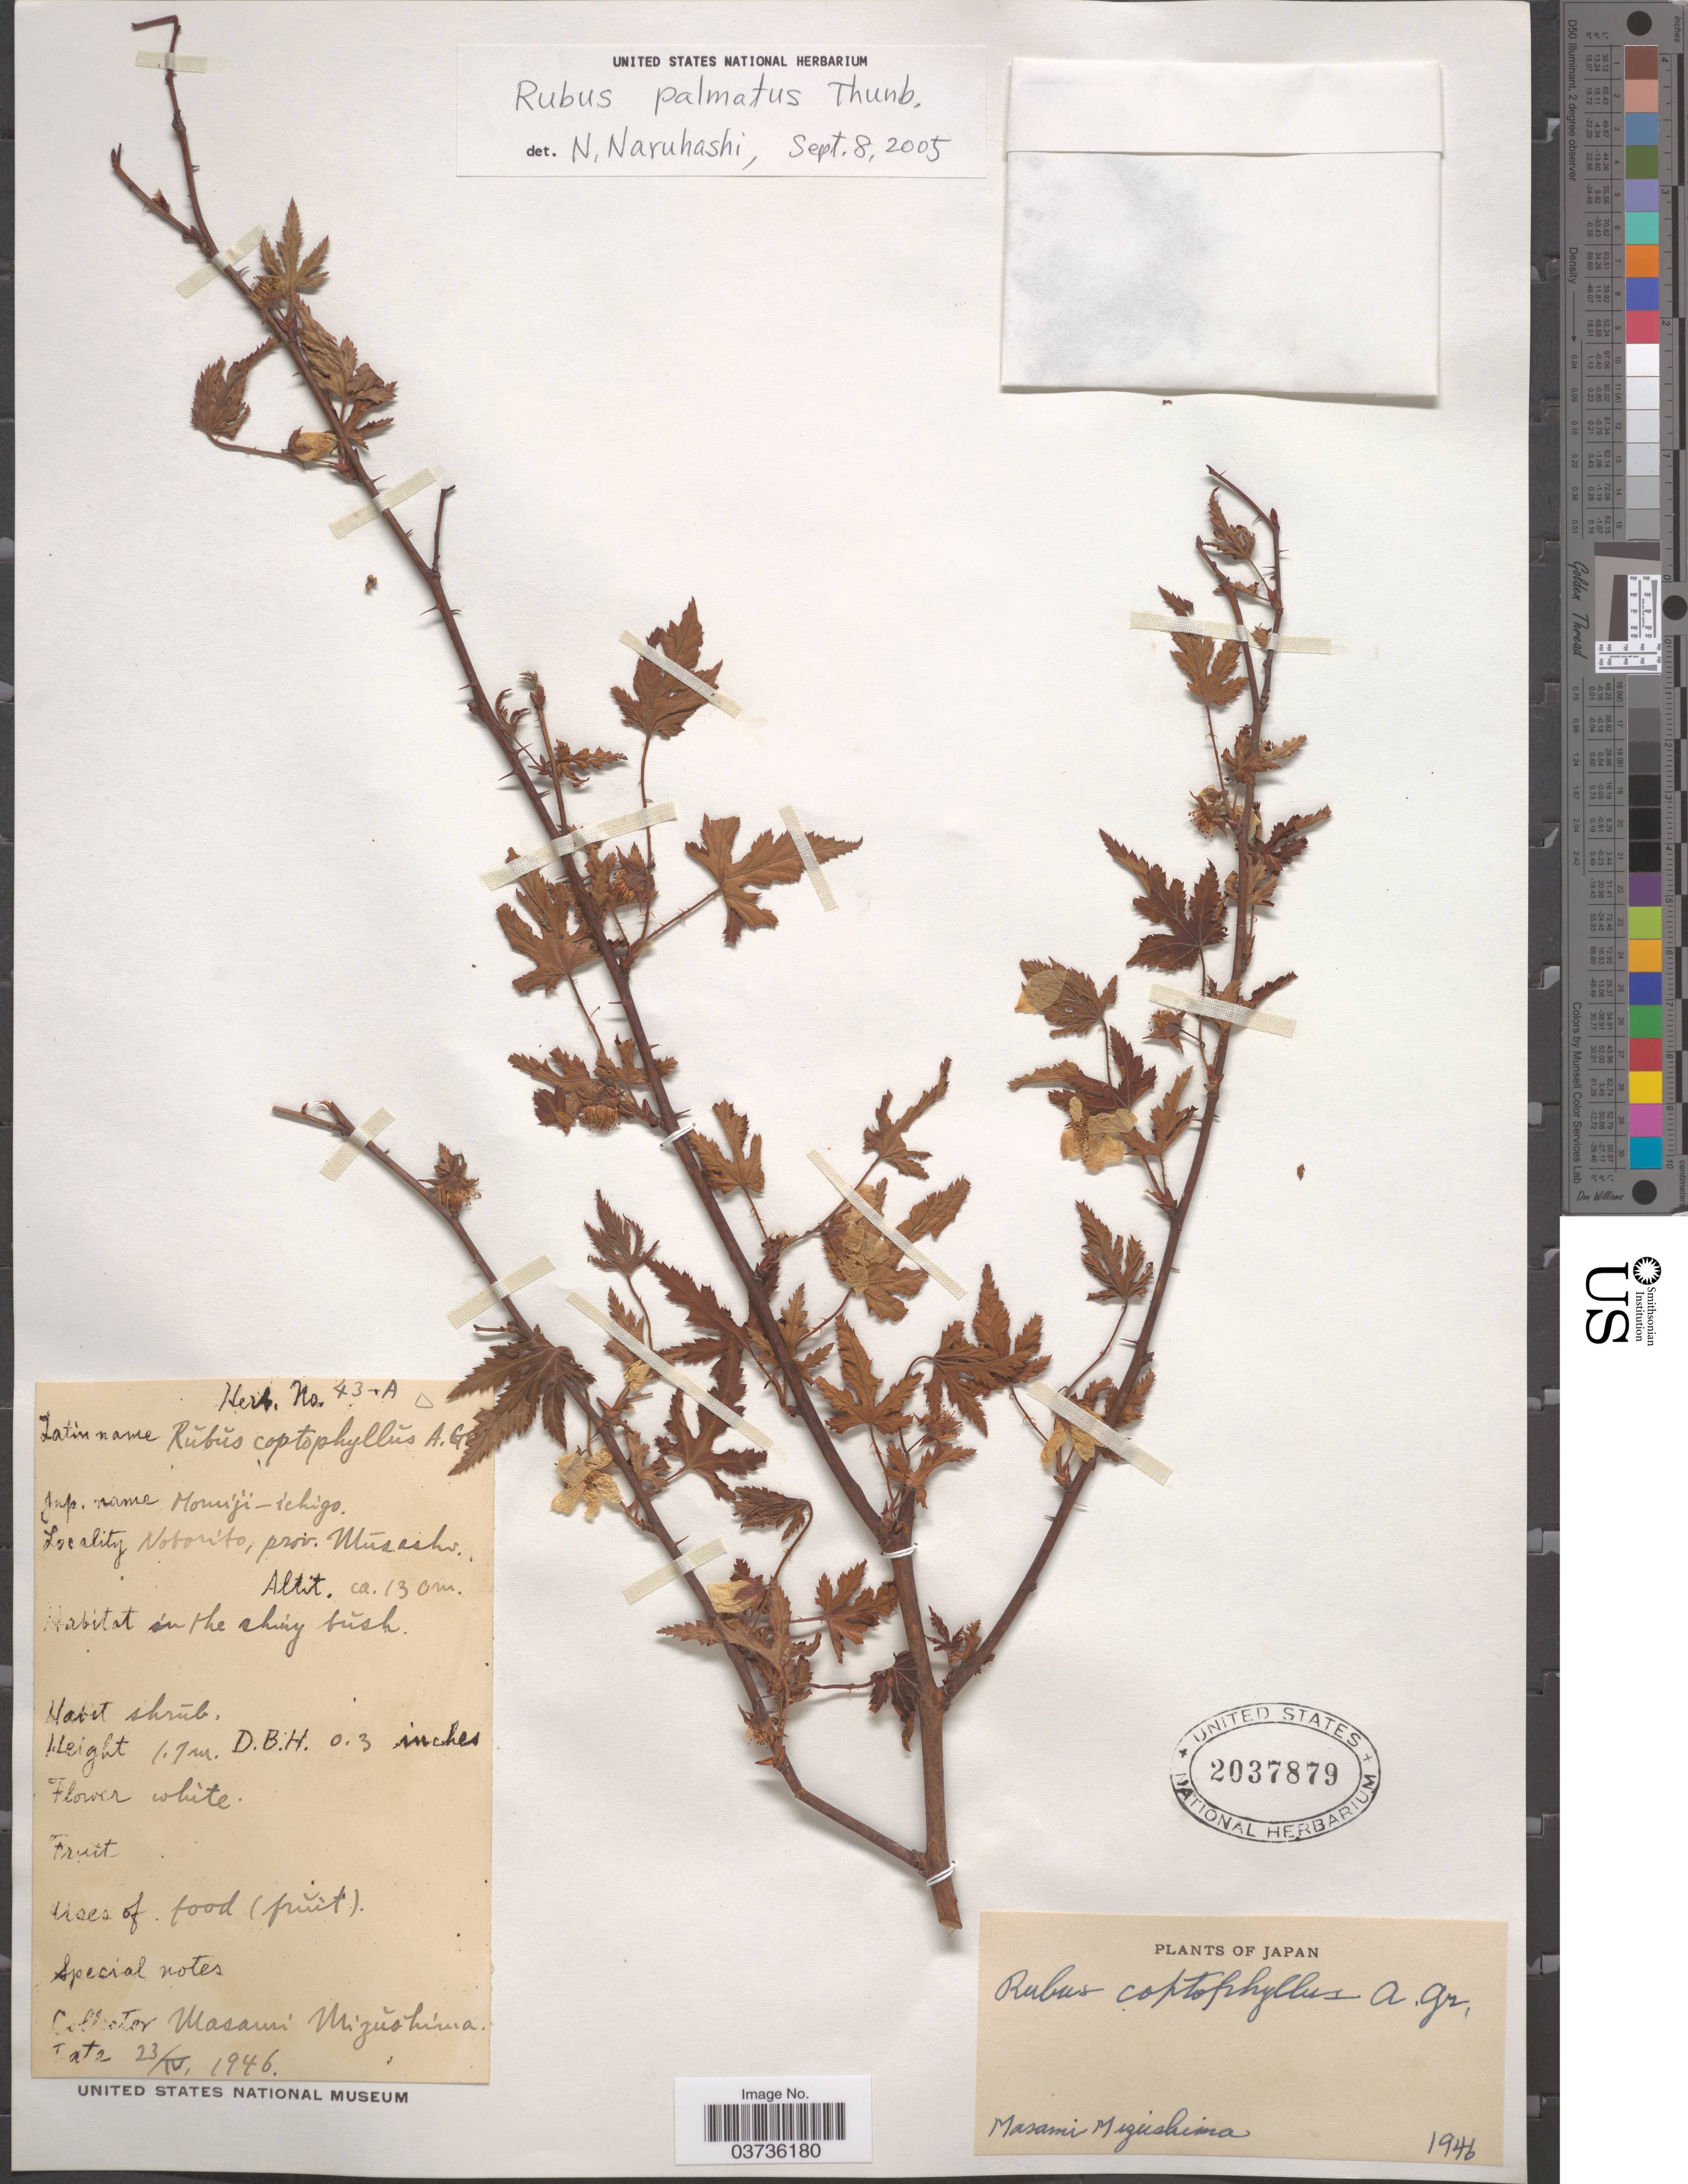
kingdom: Plantae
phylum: Tracheophyta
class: Magnoliopsida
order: Rosales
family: Rosaceae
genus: Rubus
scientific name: Rubus palmatus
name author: Thunb.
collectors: M. Mizushima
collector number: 43-A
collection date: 1946-04-23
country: Japan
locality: Noborito, prov. Musashi.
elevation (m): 130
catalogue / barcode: US 2037879